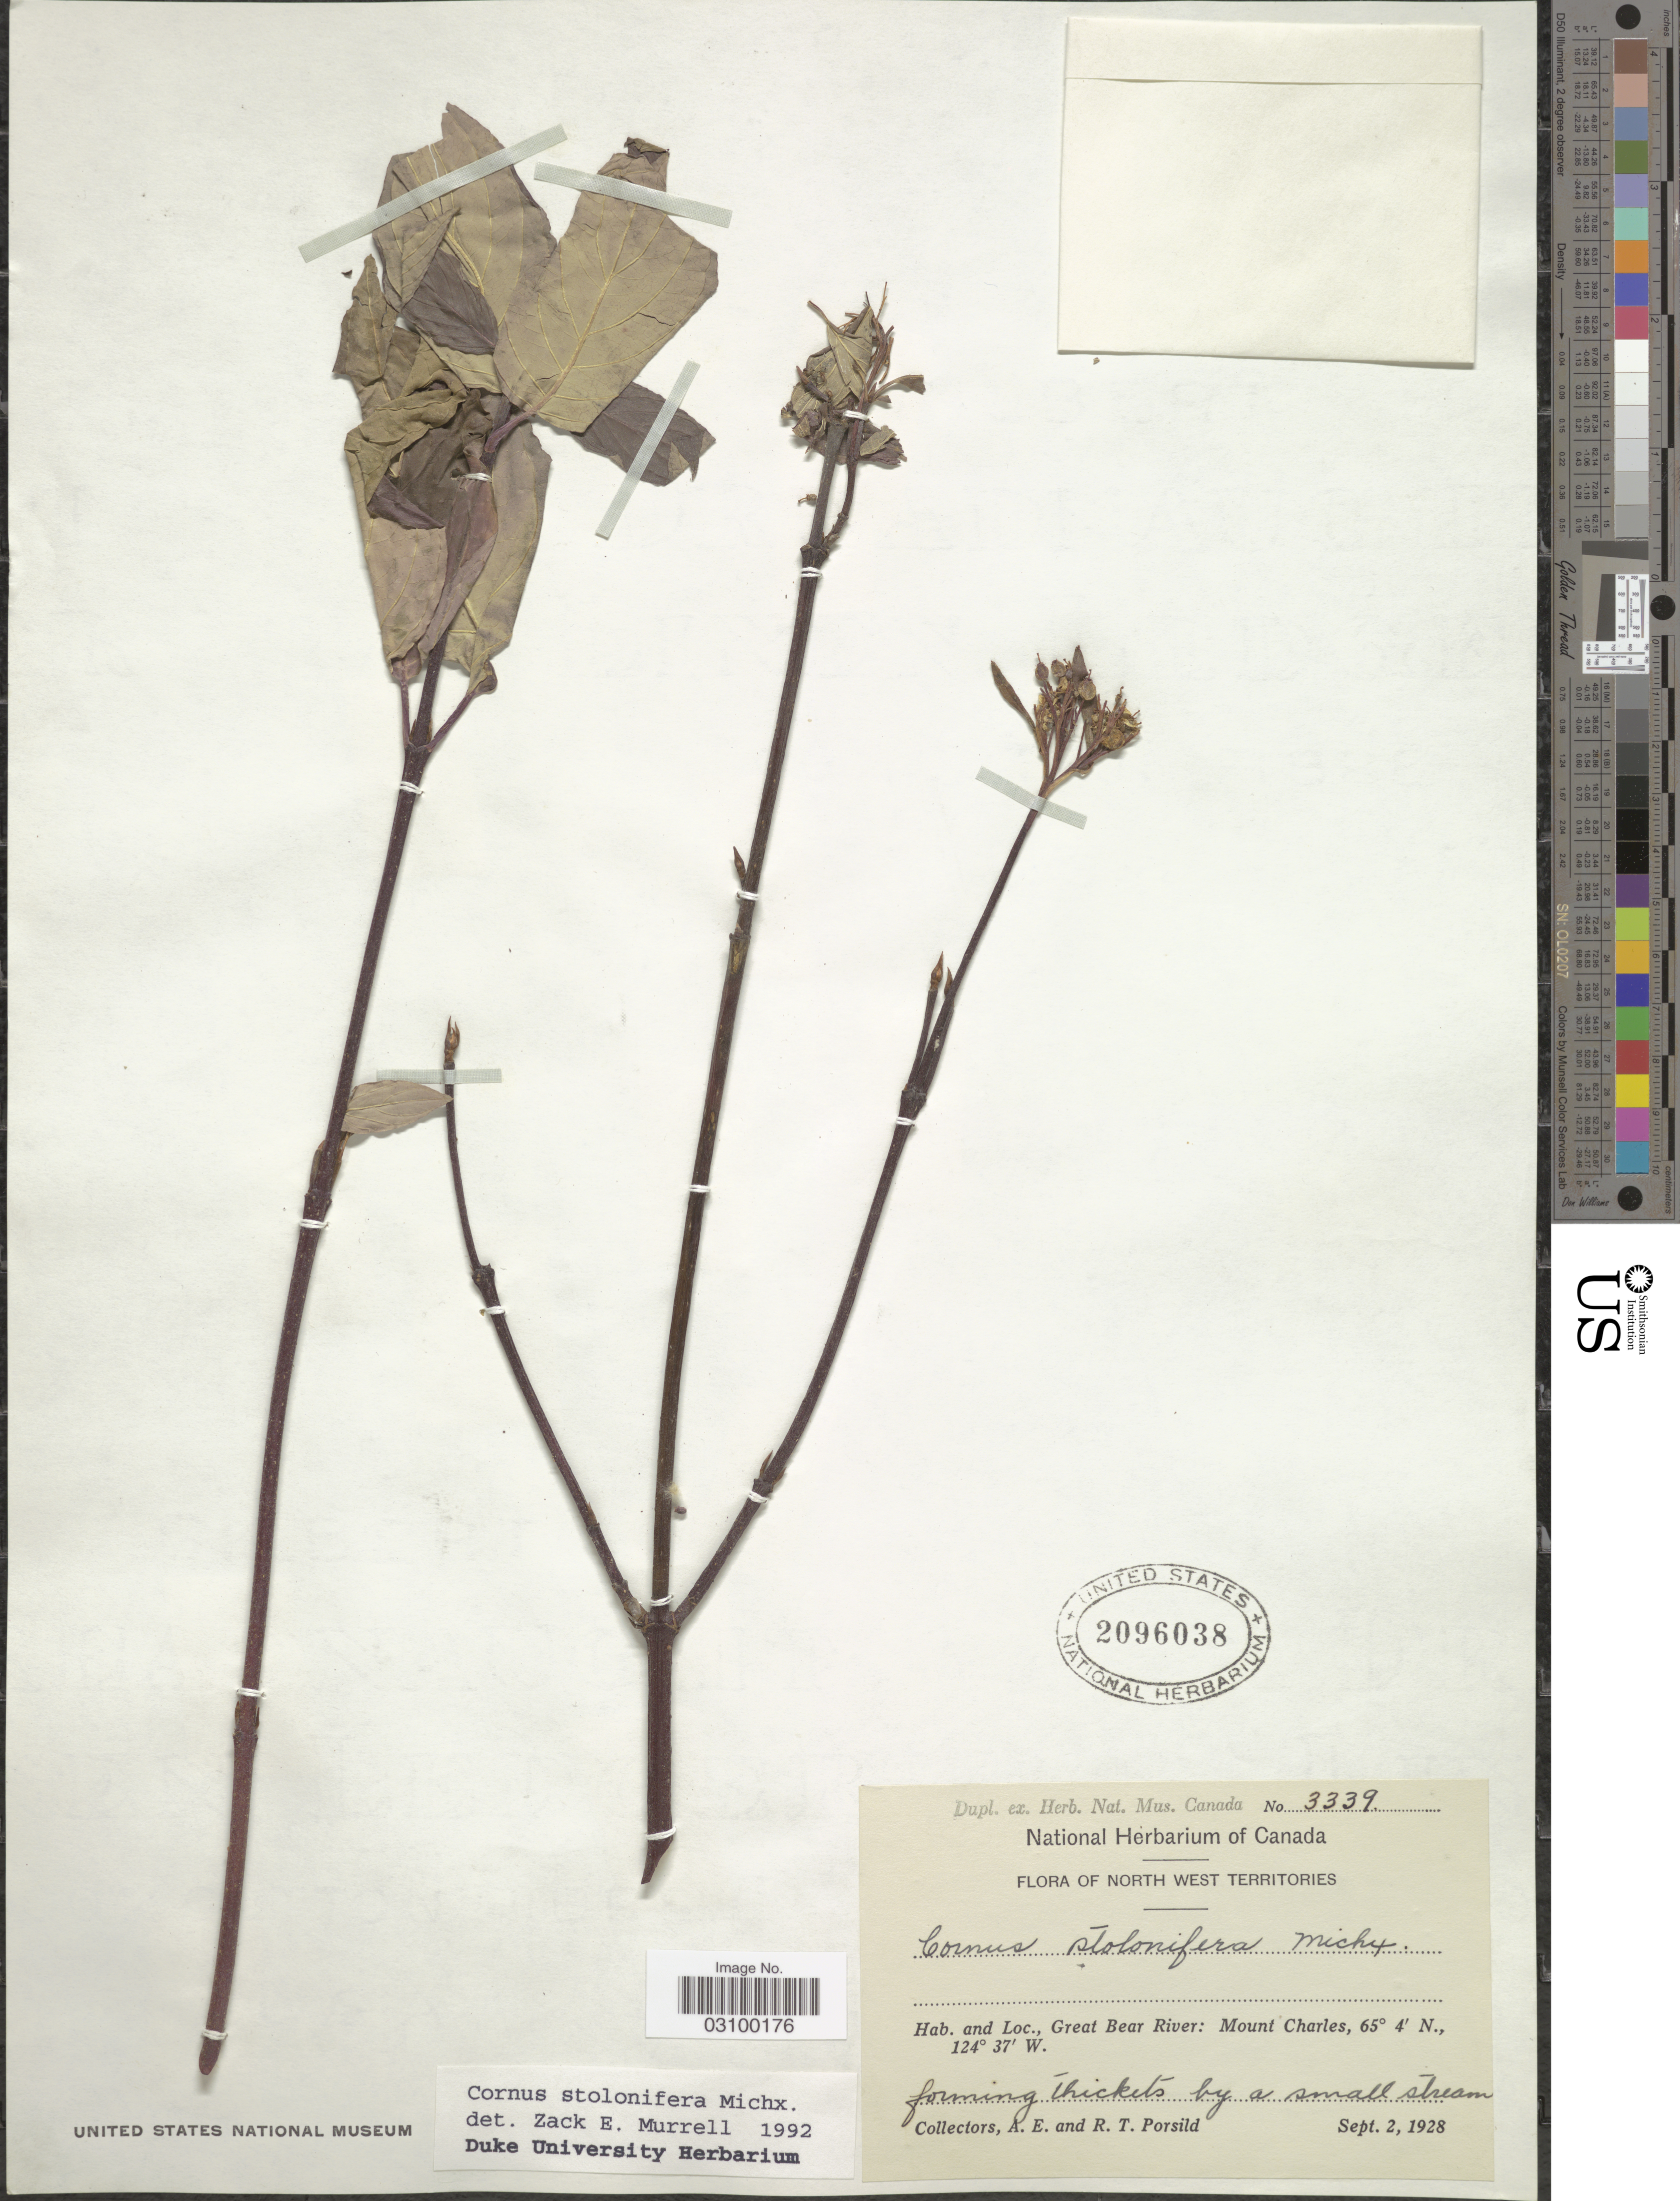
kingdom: Plantae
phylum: Tracheophyta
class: Magnoliopsida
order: Cornales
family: Cornaceae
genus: Cornus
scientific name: Cornus sericea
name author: L.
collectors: A. E. Porsild & R. T. Porsild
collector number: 3339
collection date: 1928-09-02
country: Canada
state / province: Northwest Territories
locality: Great Bear River: Mount Charles.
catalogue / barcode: US 2096038